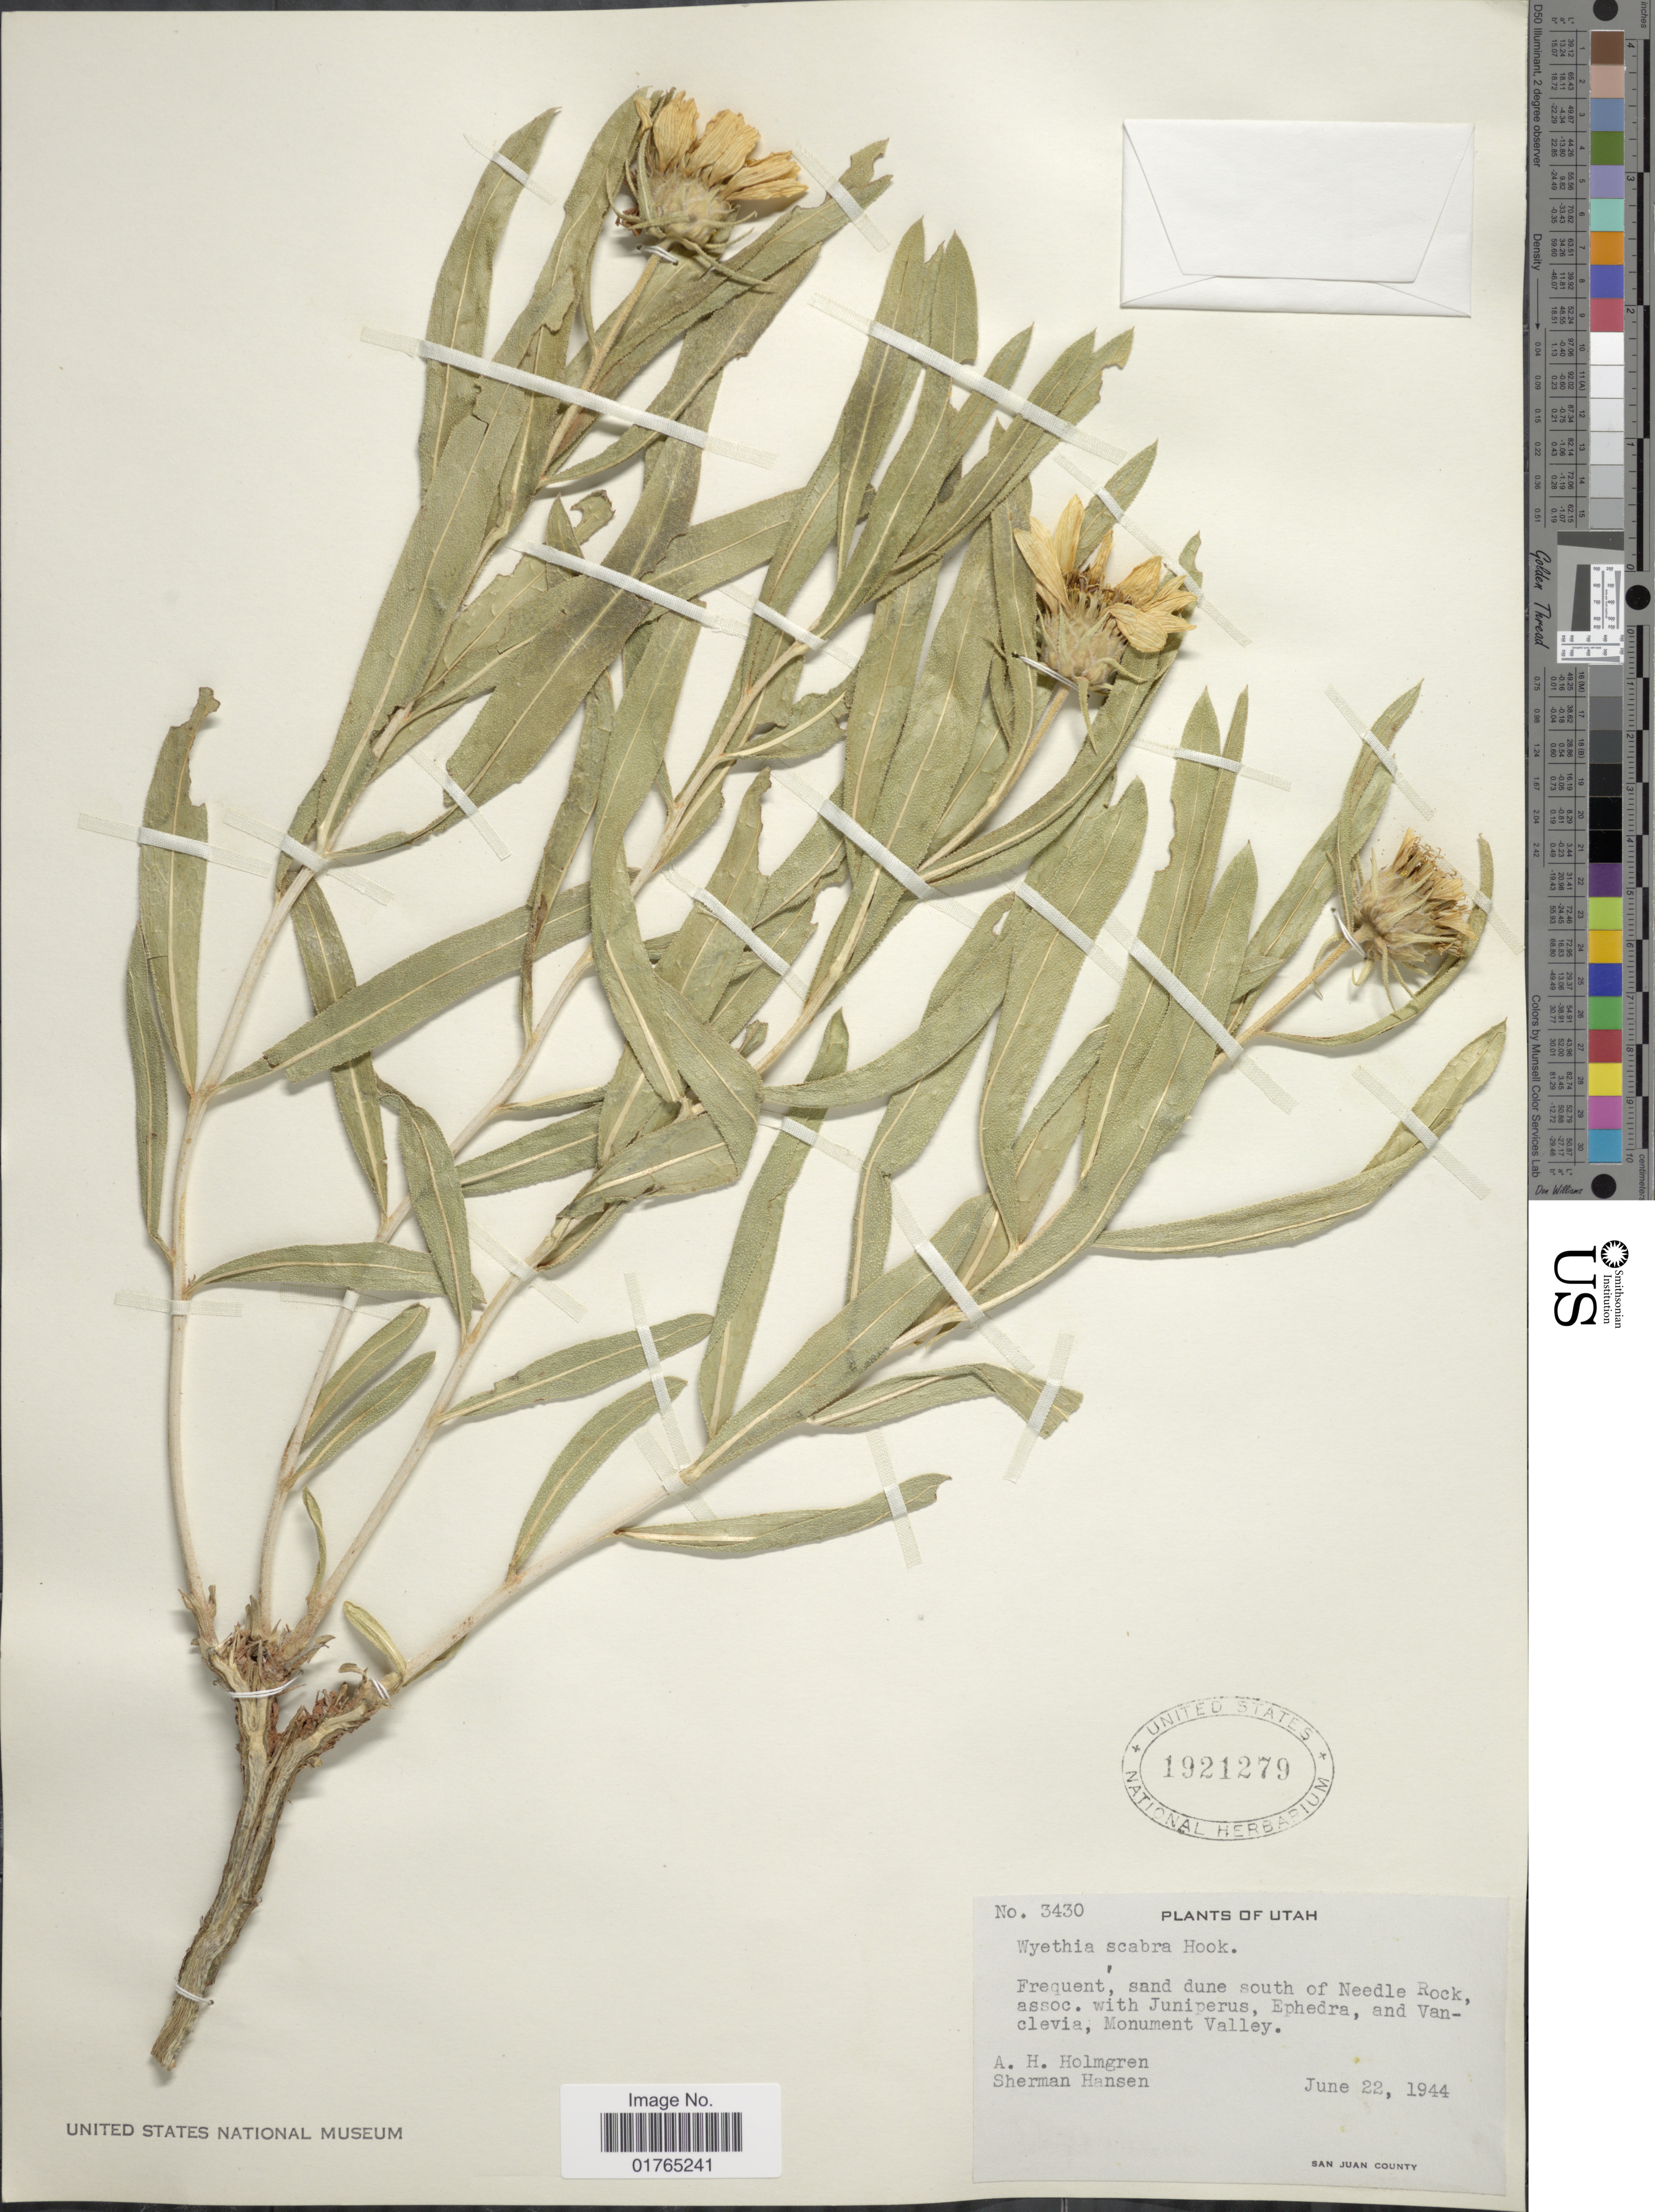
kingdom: Plantae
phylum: Tracheophyta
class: Magnoliopsida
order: Asterales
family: Asteraceae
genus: Wyethia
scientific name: Wyethia scabra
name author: Hook.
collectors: A. H. Holmgren & S. Hansen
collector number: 3430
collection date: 1944-06-22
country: United States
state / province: Utah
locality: Sand dune south of Needle Rock, Monument Valley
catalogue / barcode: US 1921279